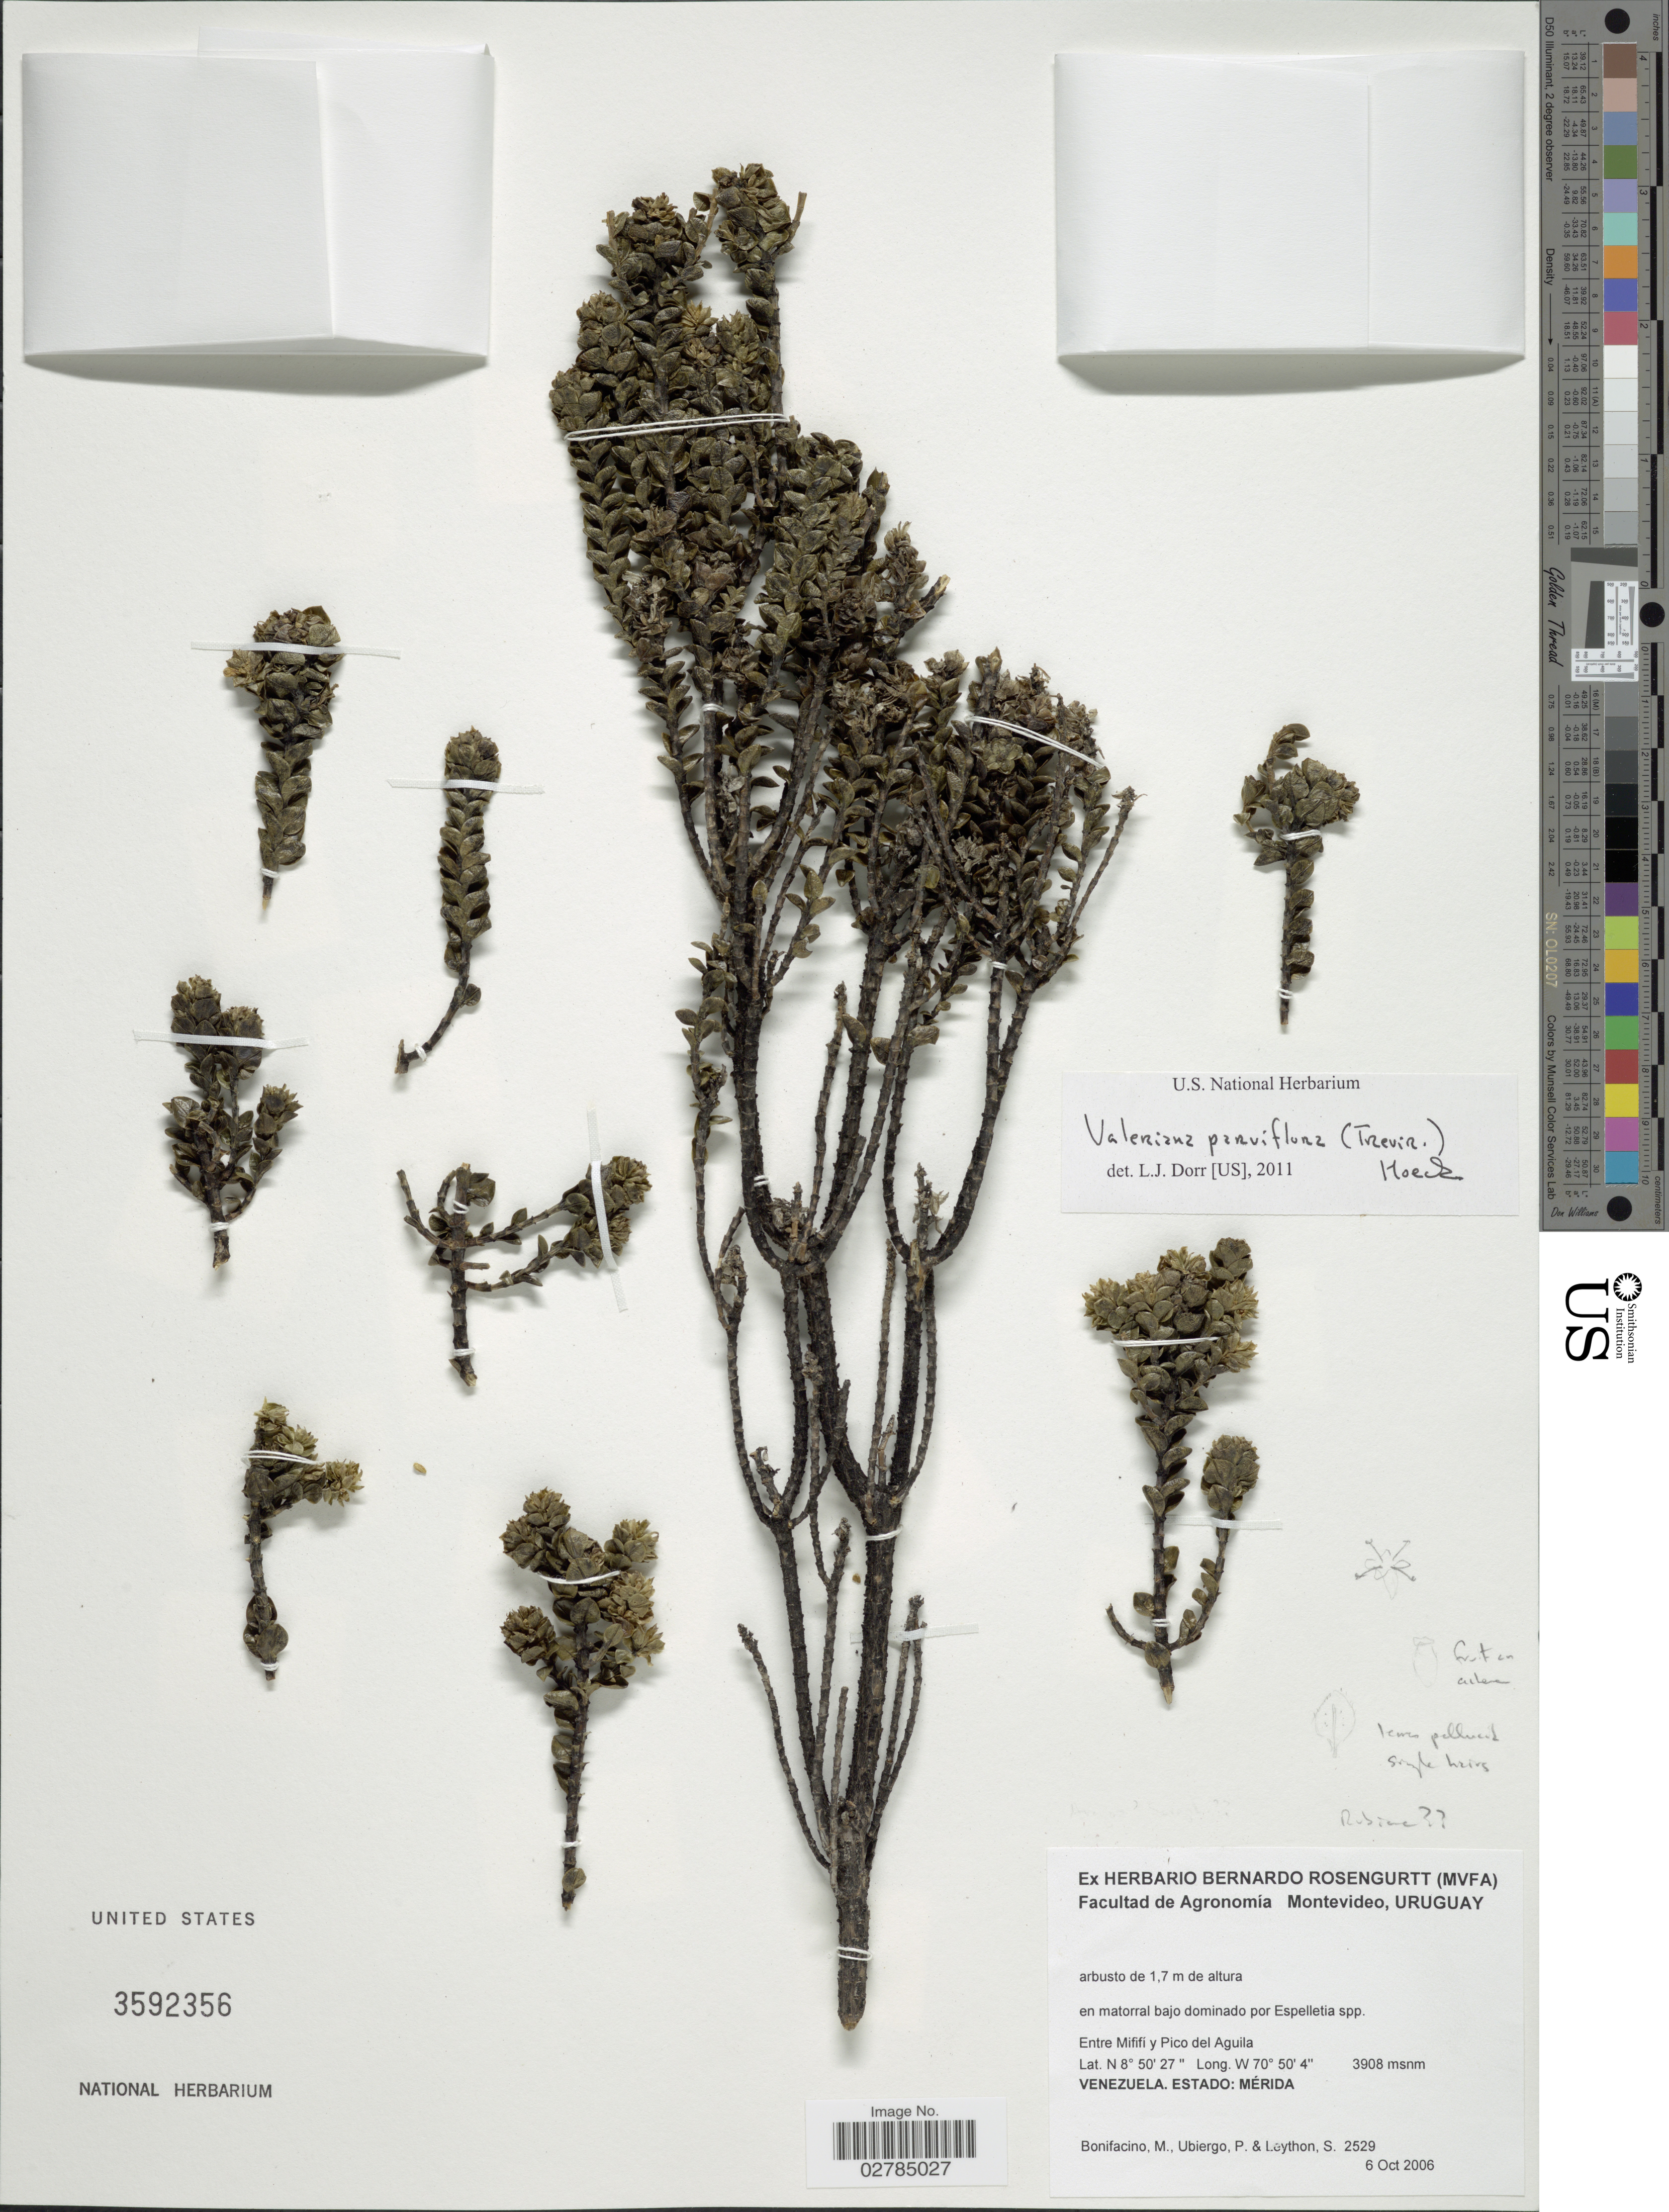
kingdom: Plantae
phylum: Tracheophyta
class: Magnoliopsida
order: Dipsacales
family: Caprifoliaceae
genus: Valeriana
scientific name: Valeriana parviflora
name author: Miégev.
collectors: M. Bonifacino, P. Ubiergo & S. Leython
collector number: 2529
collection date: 2006-10-06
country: Venezuela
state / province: Mérida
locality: Entre Mififí y Pico del Aguila.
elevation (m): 3908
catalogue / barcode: US 3592356